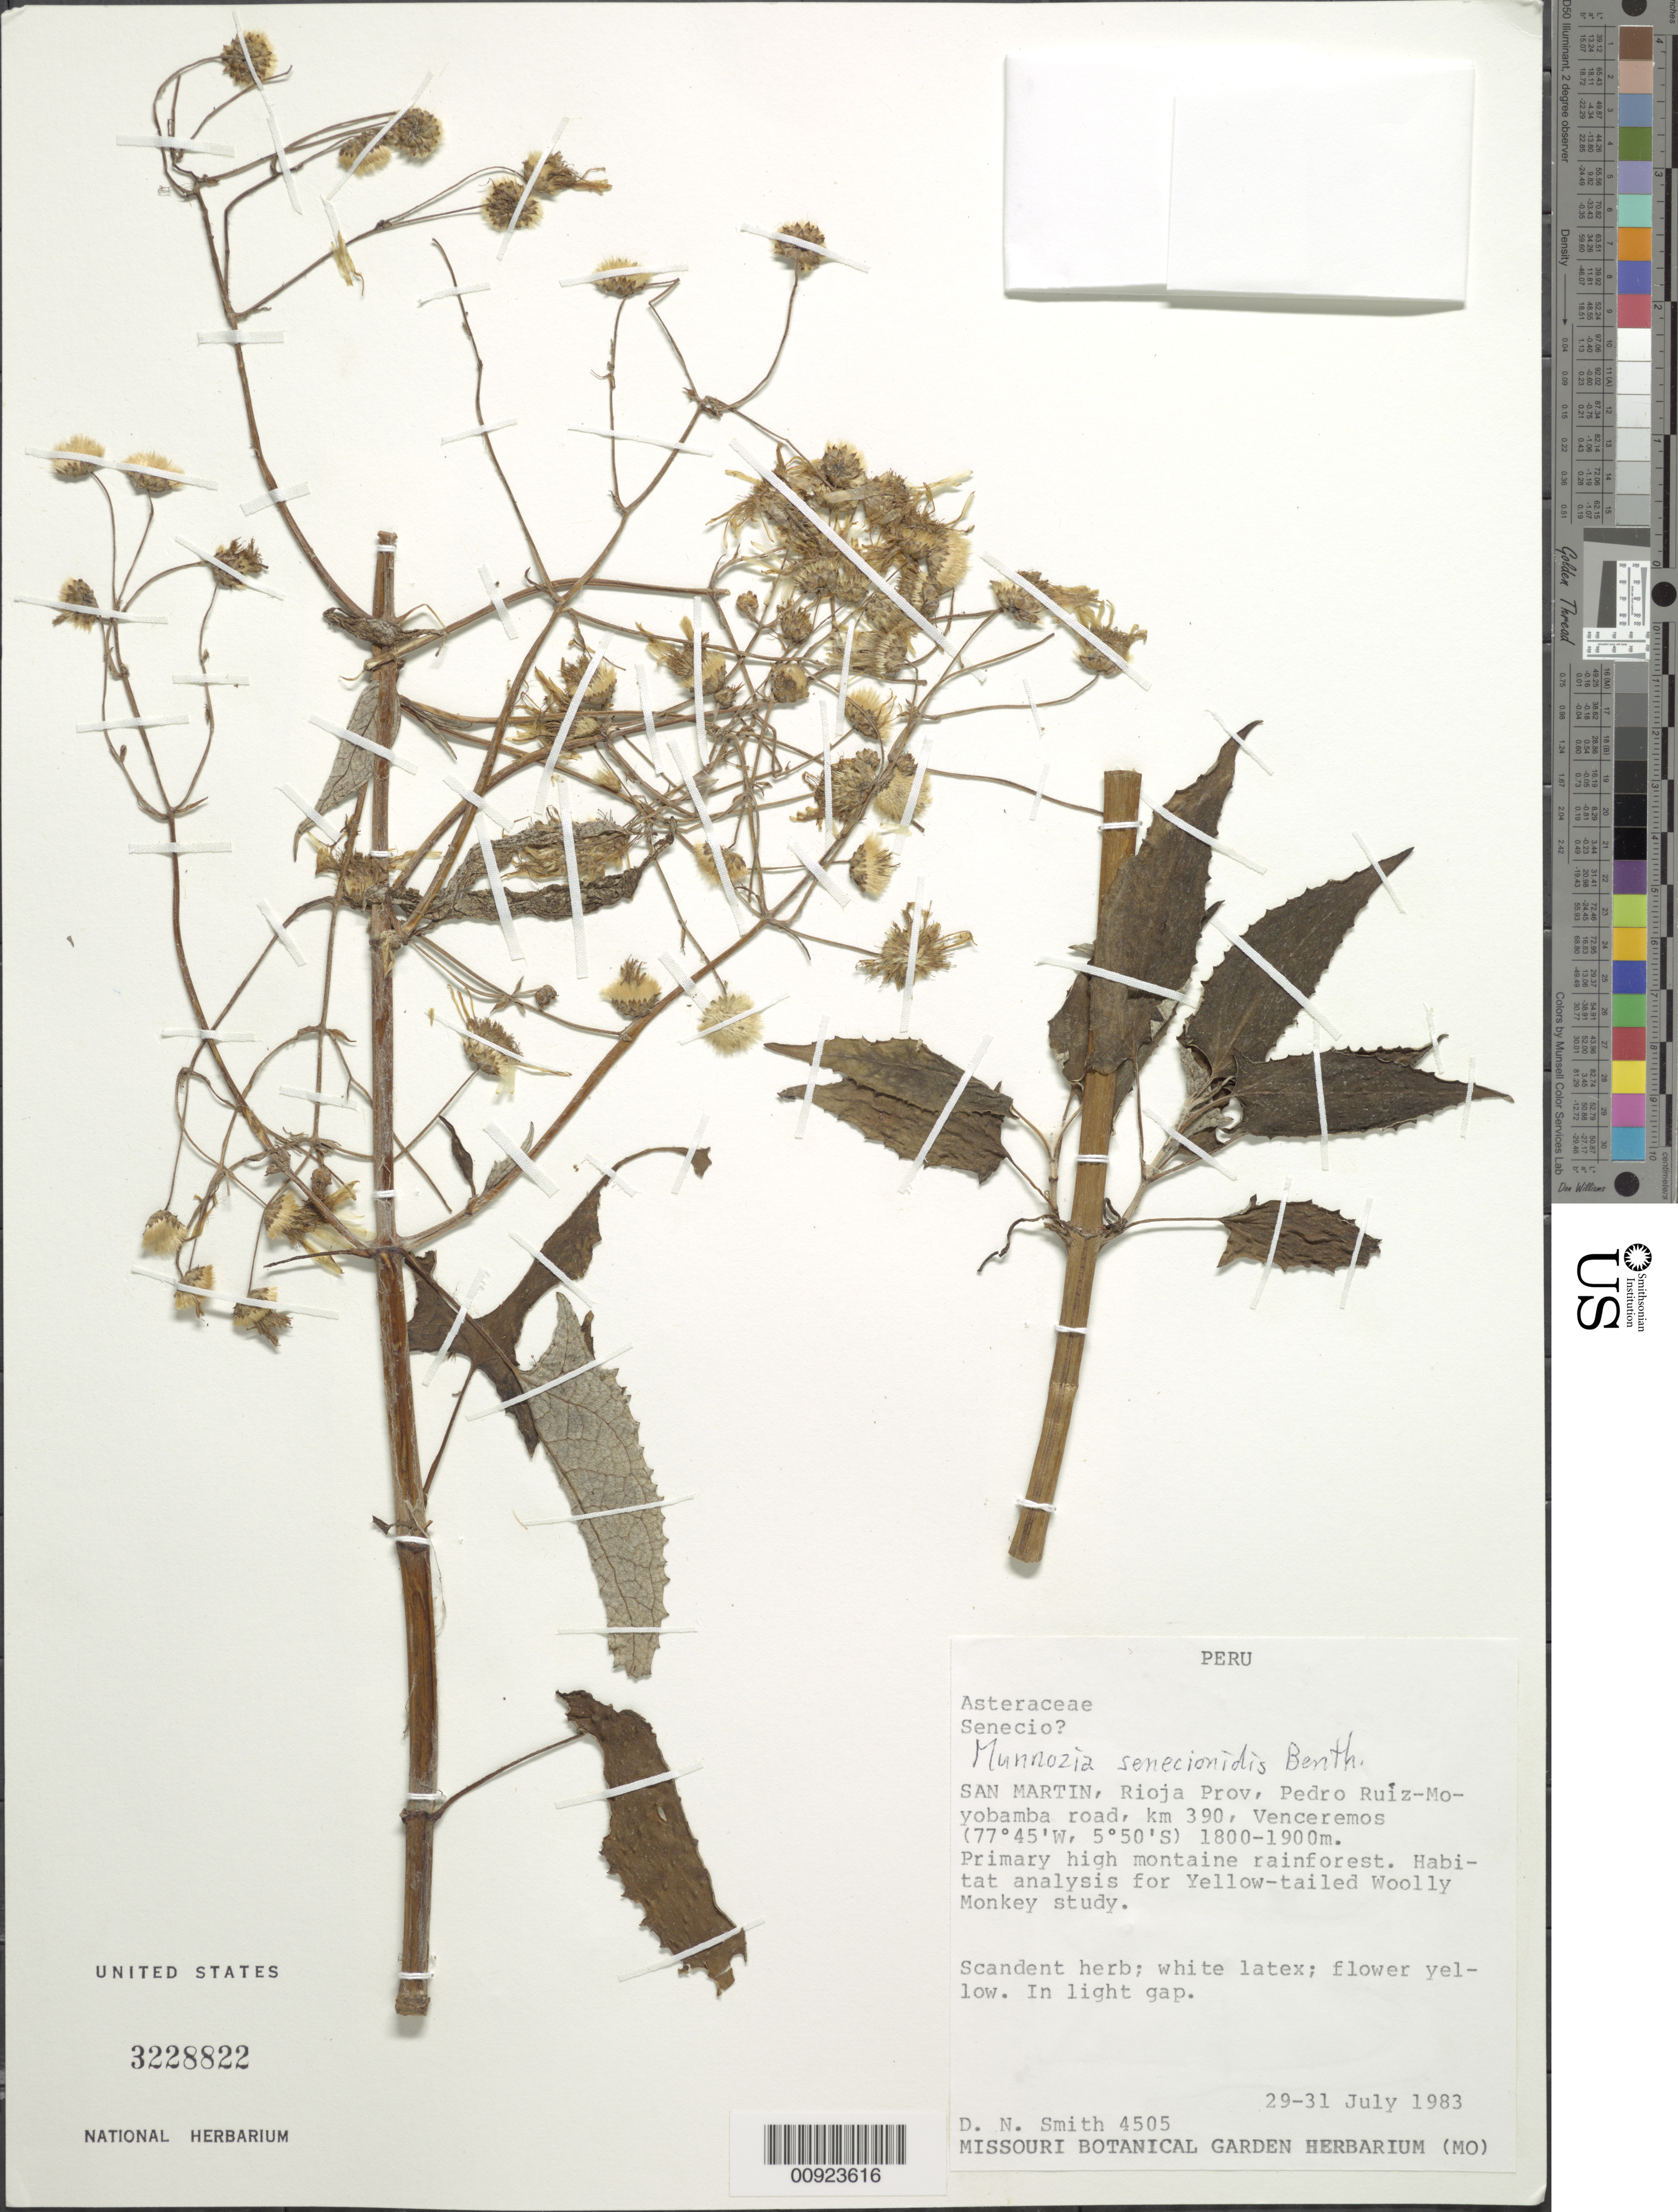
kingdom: Plantae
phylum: Tracheophyta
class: Magnoliopsida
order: Asterales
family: Asteraceae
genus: Munnozia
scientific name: Munnozia senecionidis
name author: Benth.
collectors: D. Smith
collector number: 4505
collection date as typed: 29 July 1983 to 31 July 1983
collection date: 1983-07-29/1983-07-31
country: Peru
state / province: San Martín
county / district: Rioja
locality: Pedro Ruiz-Moyobamba road, km 390, Venceremos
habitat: Primary high montane rainforest; in light gap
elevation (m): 1800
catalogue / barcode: US 3228822